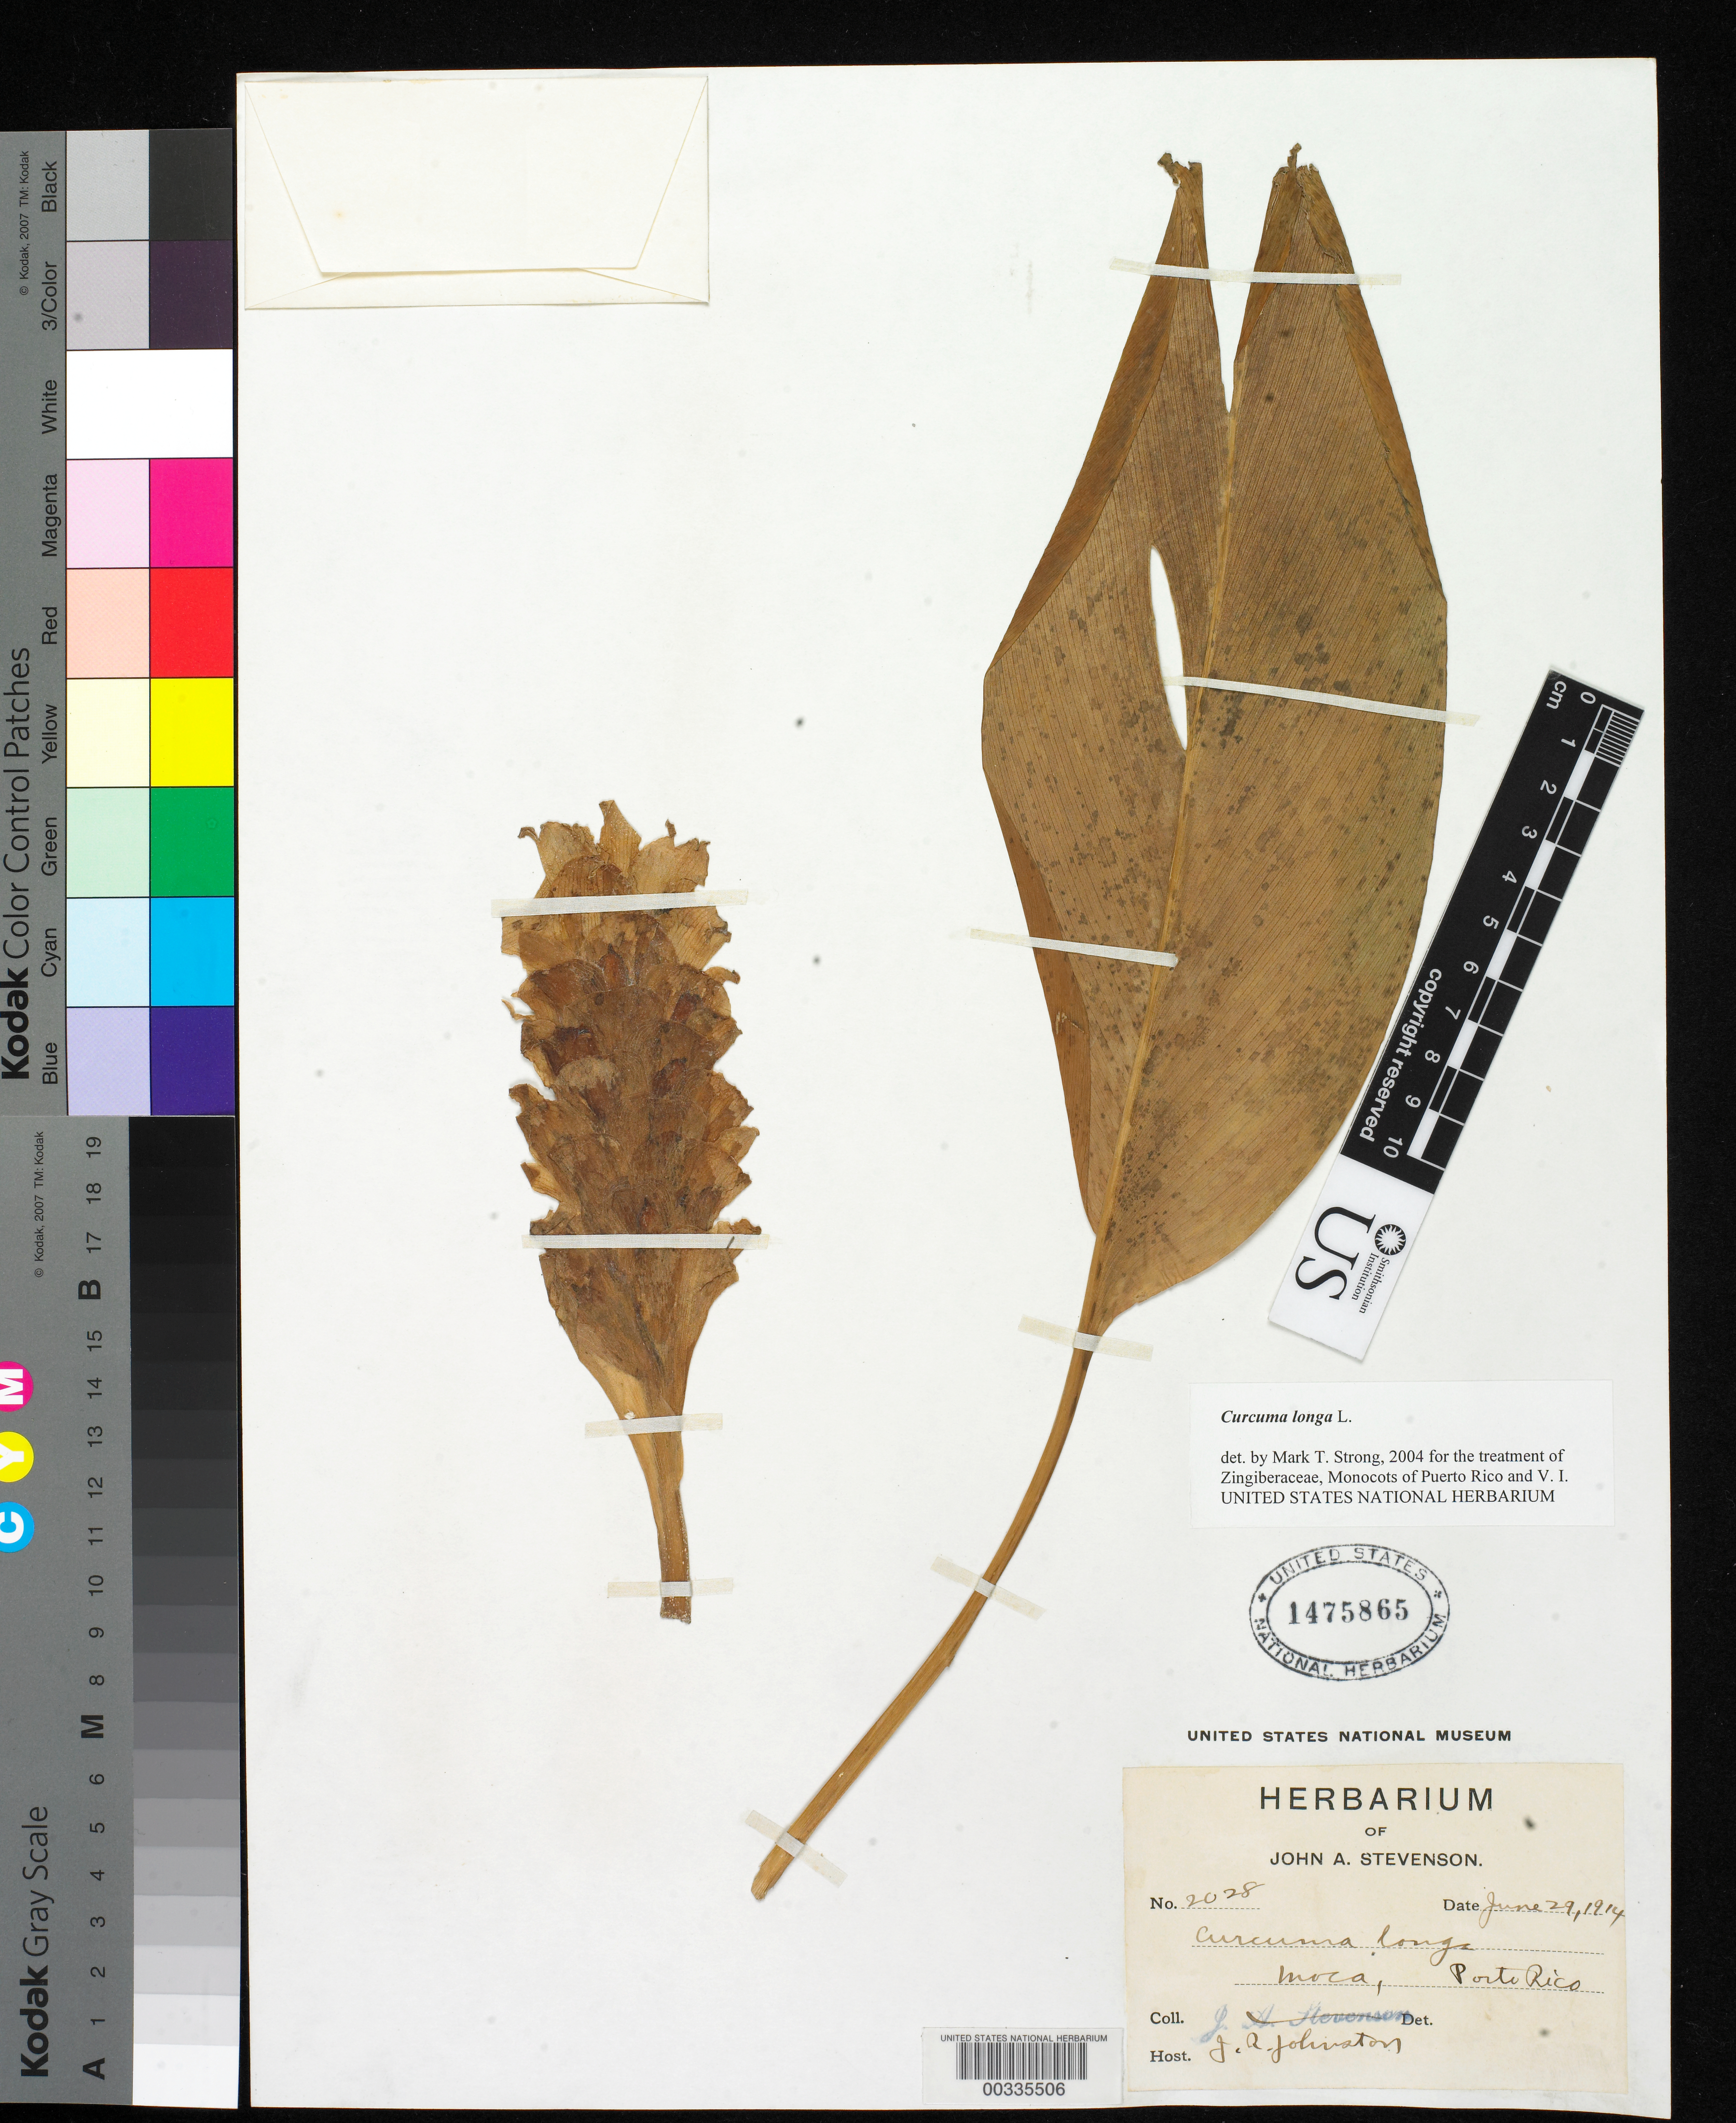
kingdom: Plantae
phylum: Tracheophyta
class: Liliopsida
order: Zingiberales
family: Zingiberaceae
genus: Curcuma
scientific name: Curcuma longa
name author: L.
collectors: J. Johnston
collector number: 2028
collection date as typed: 29 Jun 1914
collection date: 1914-06-29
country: Puerto Rico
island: Greater Antilles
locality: Moca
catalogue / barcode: US 1475865